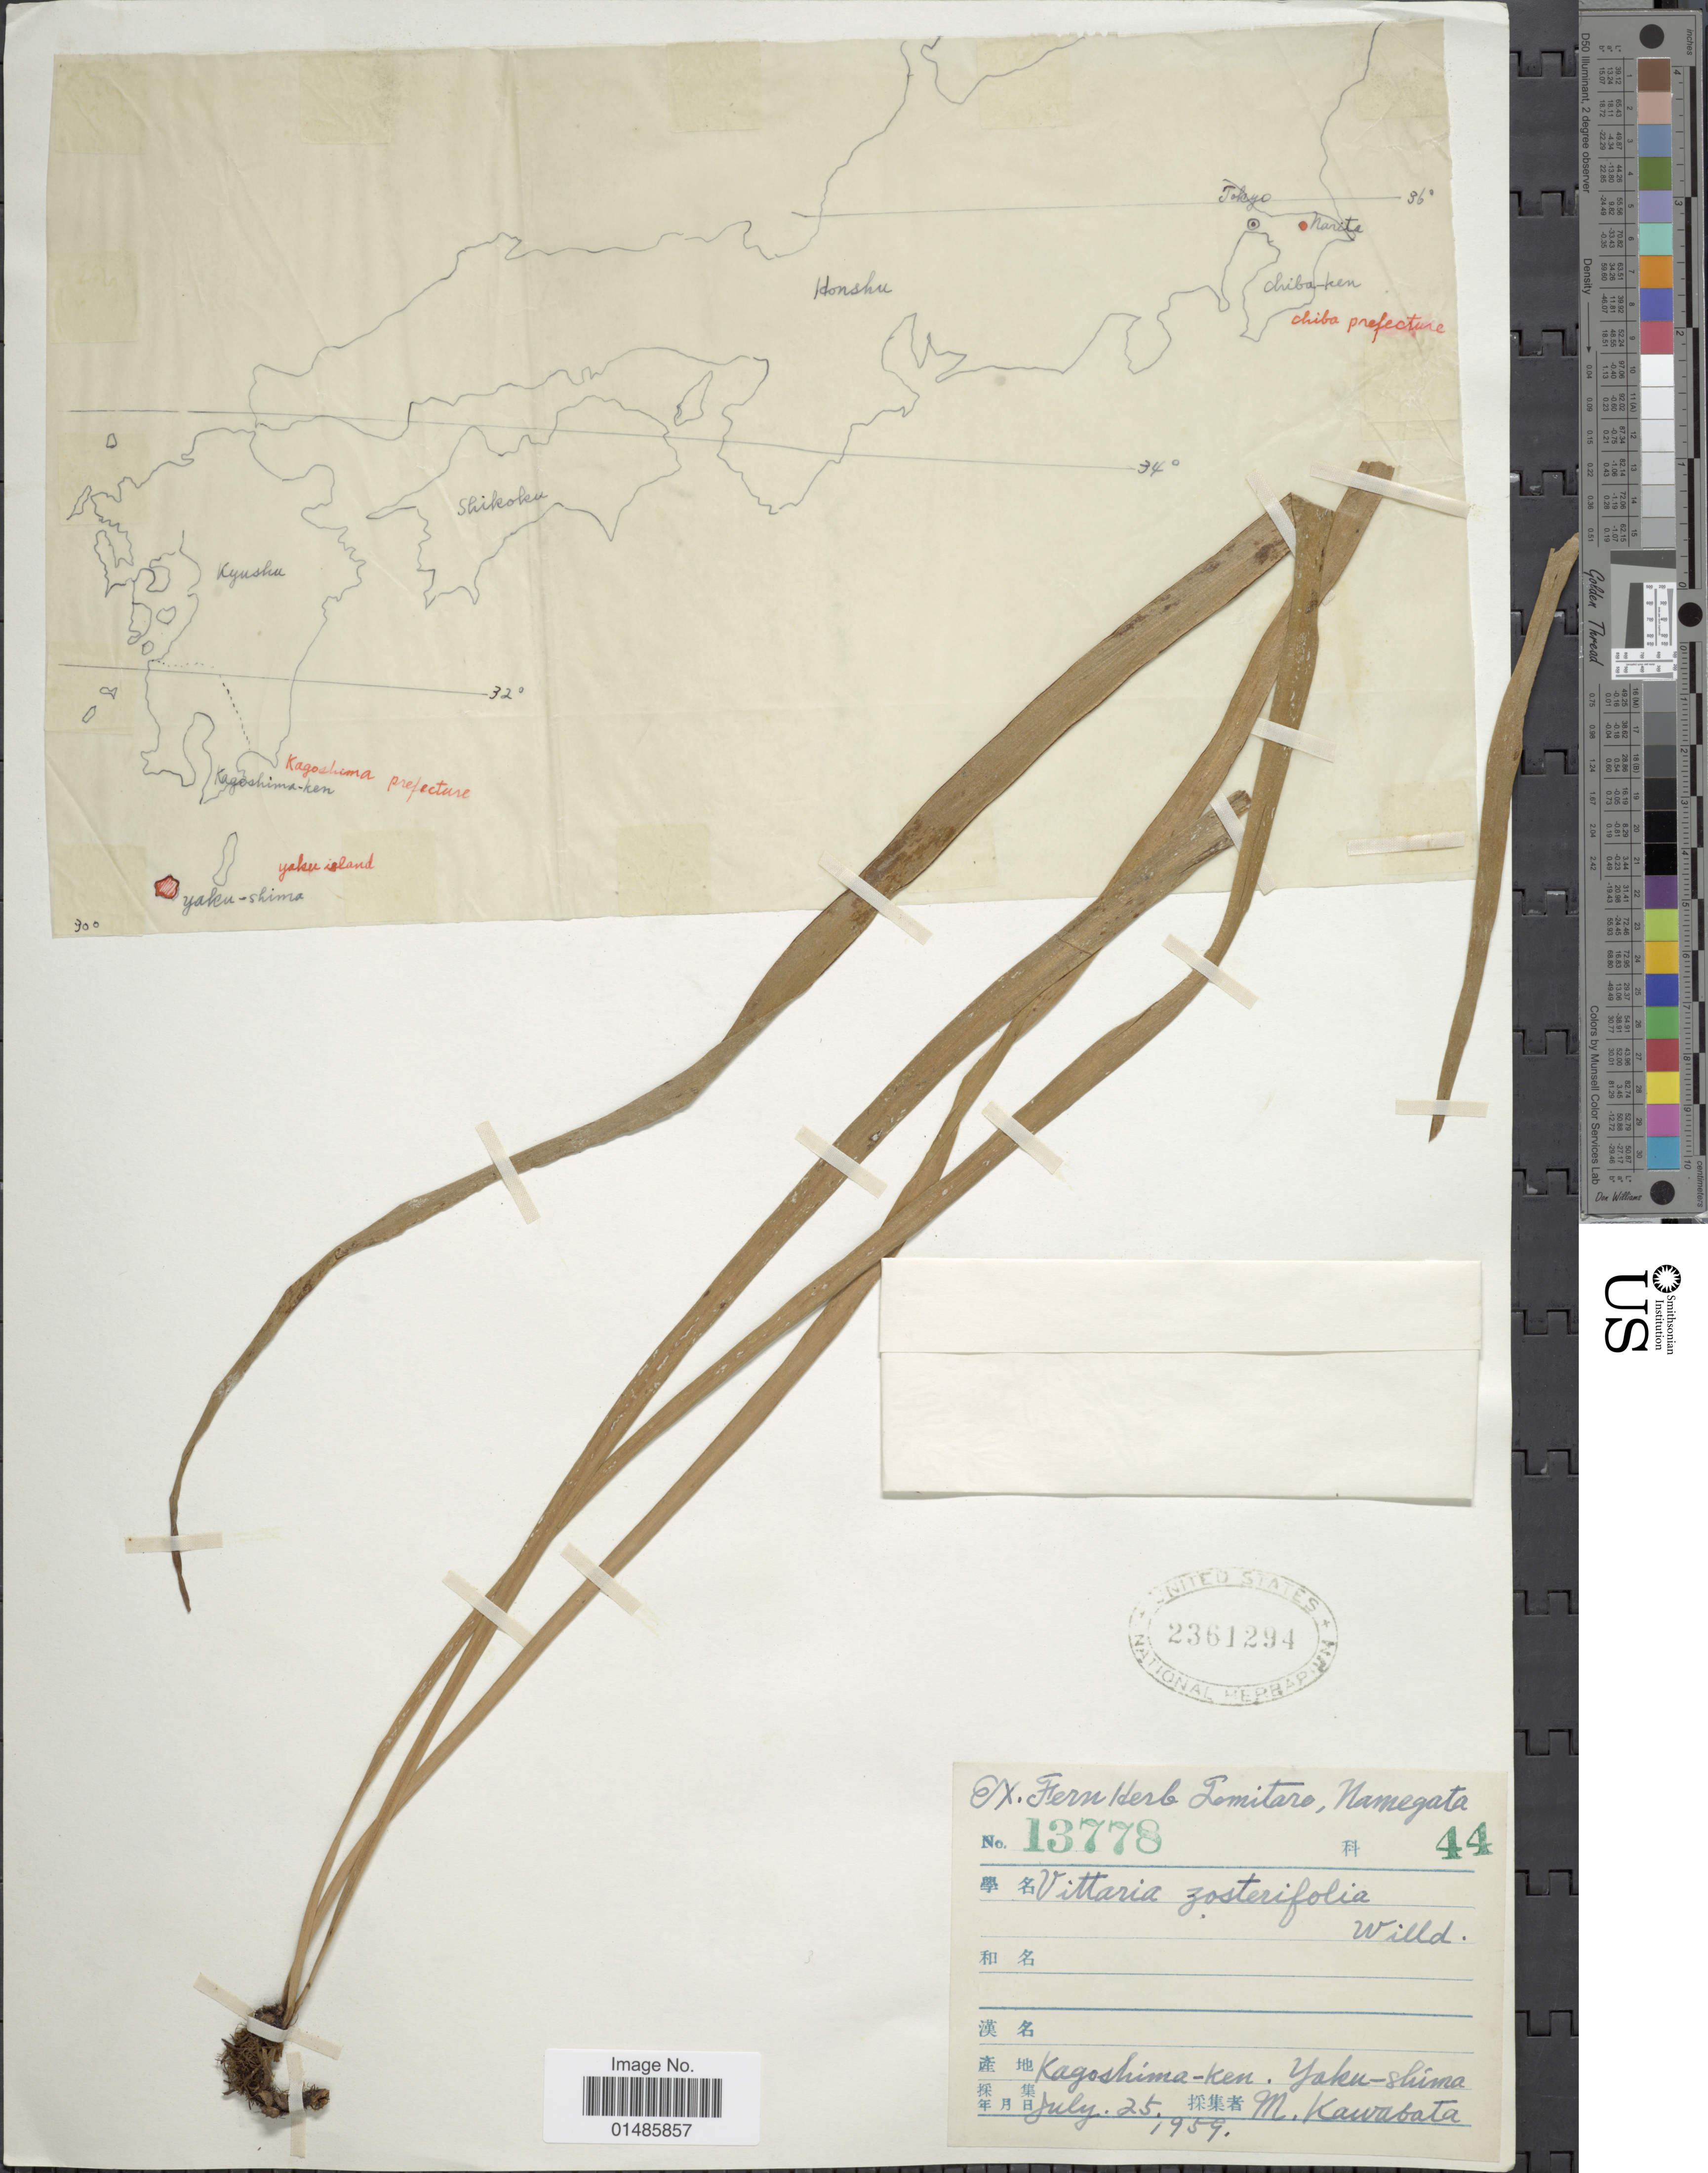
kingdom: Plantae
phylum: Tracheophyta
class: Polypodiopsida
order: Polypodiales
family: Pteridaceae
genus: Haplopteris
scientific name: Haplopteris zosterifolia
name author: (Willd.) E.H. Crane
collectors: M. Kawabata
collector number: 13778/44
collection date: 1959-07-25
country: Japan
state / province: Kagosima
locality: Kagoshima-ken, Yaku-shima.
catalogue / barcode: US 2361294